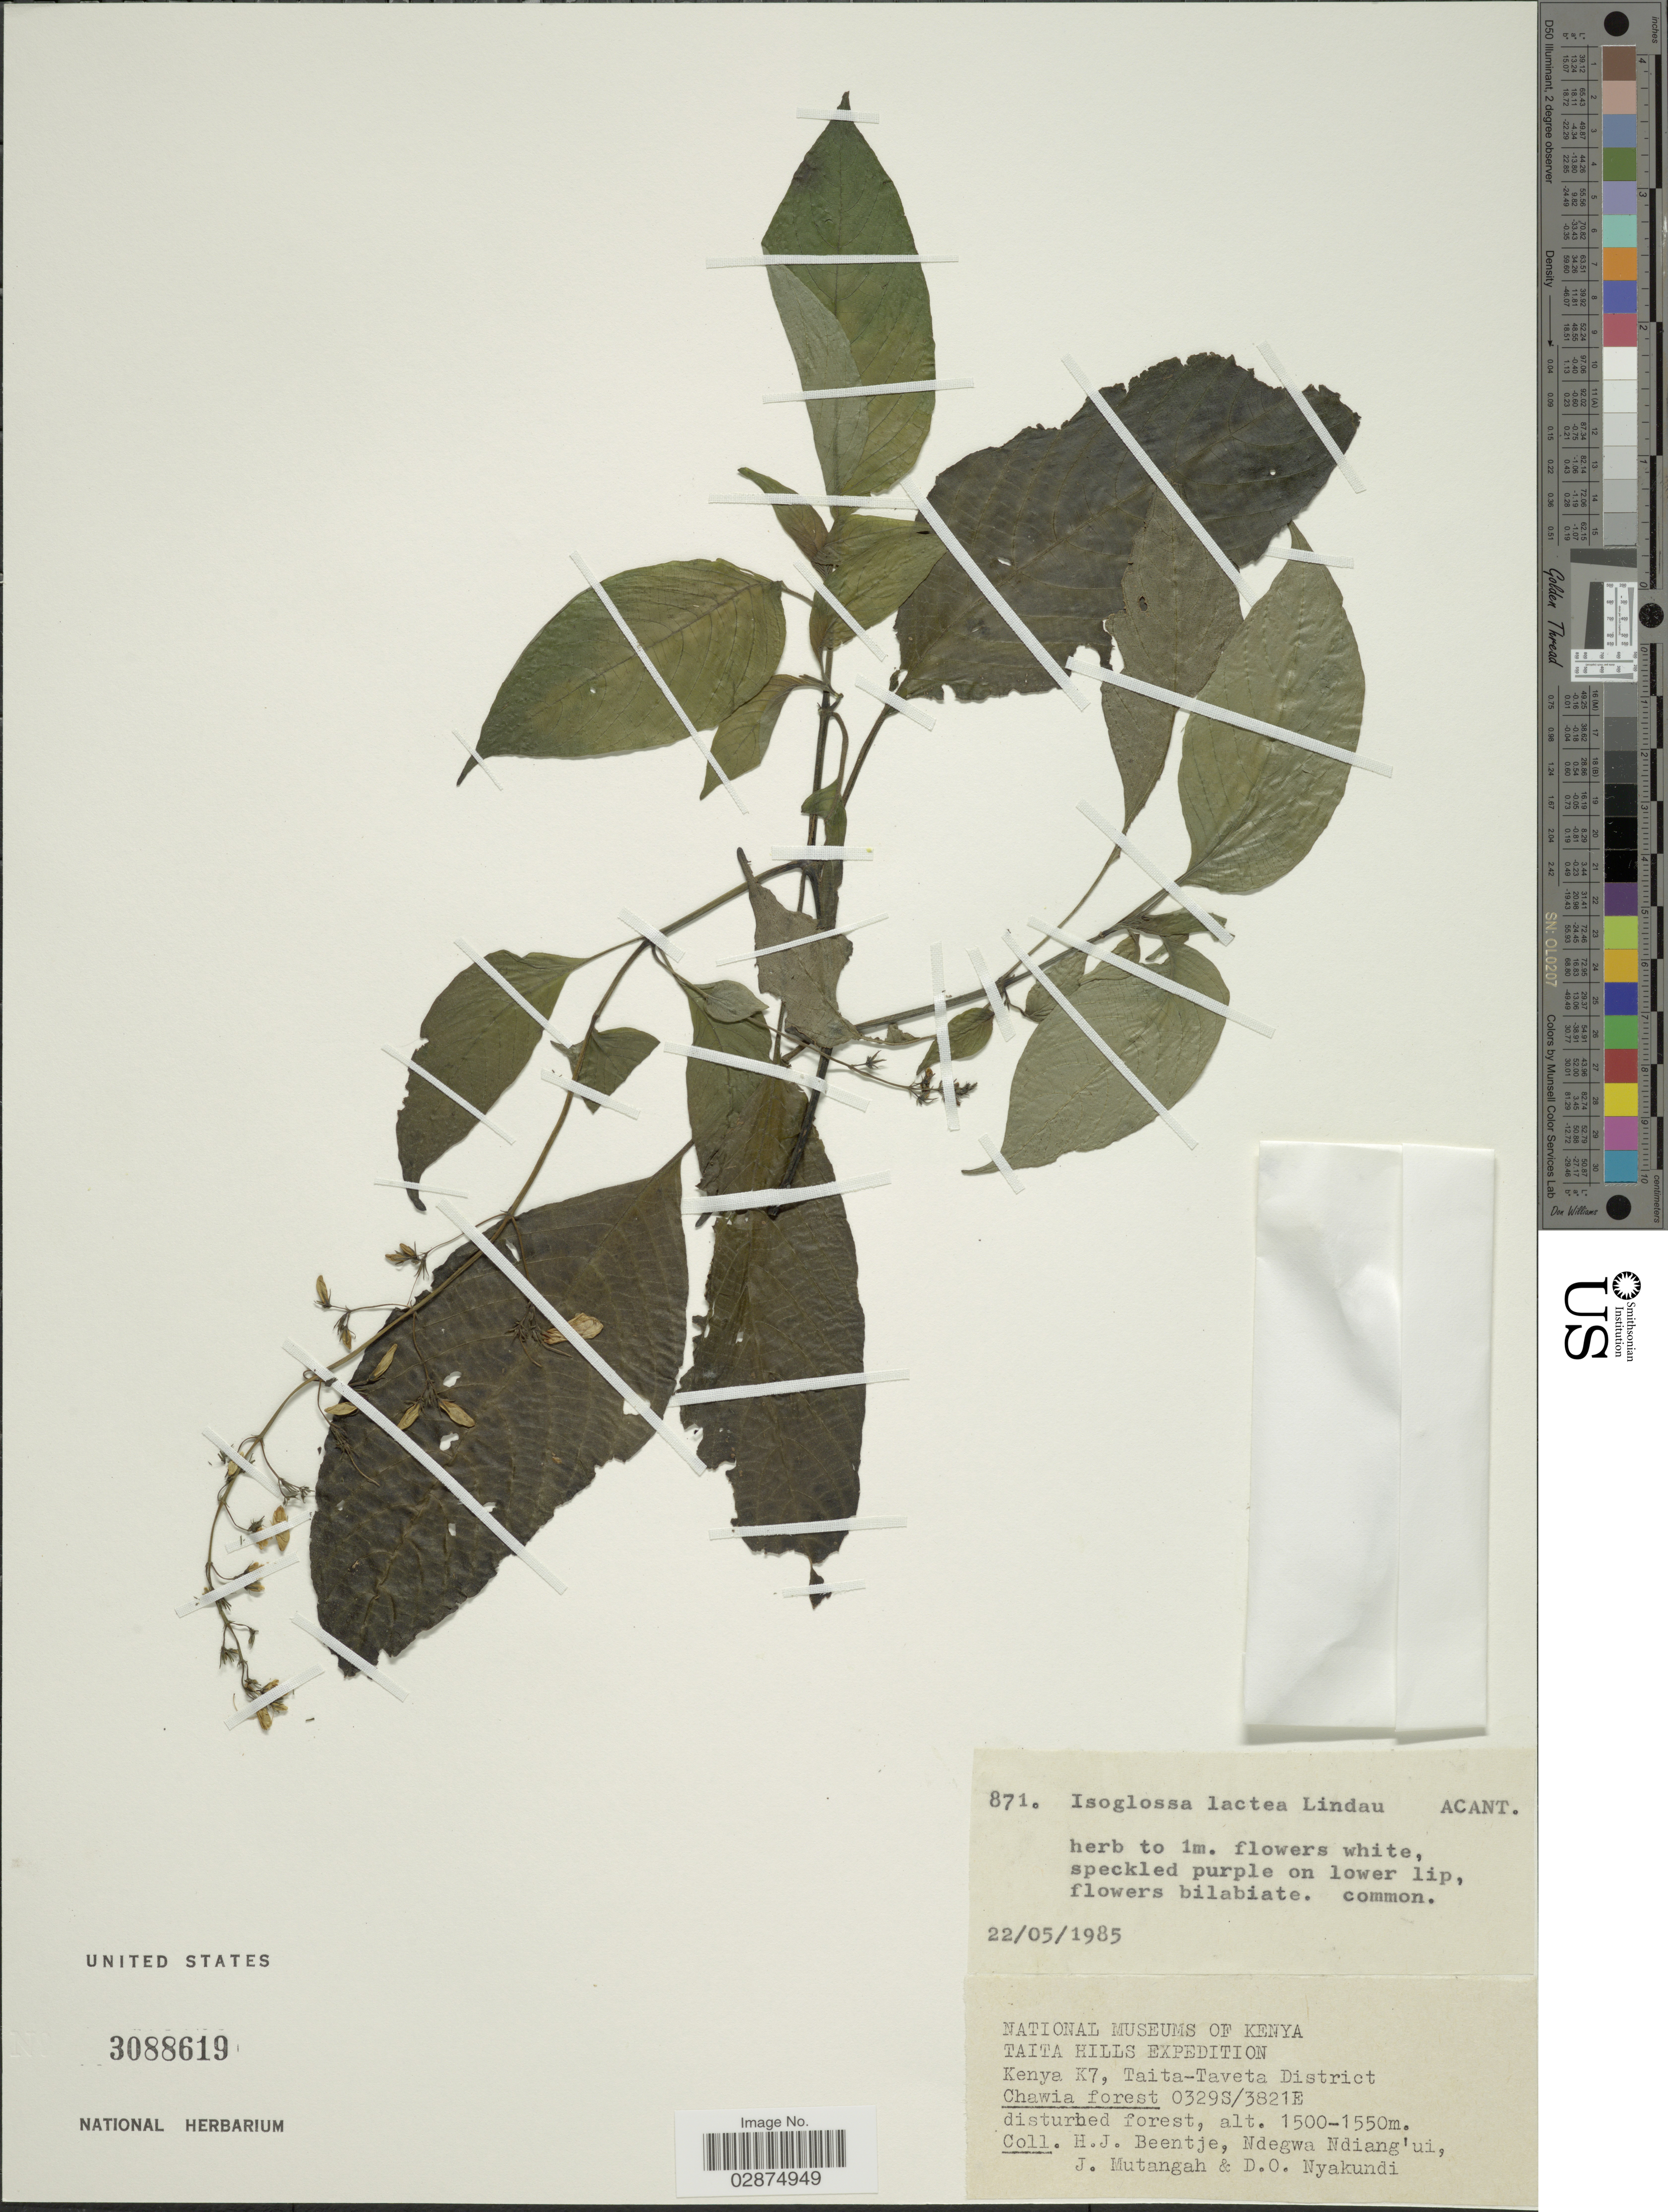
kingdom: Plantae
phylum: Tracheophyta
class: Magnoliopsida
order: Lamiales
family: Acanthaceae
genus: Isoglossa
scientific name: Isoglossa lactea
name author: Lindau ex Engl.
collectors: H. J. Beentje, Ndegwa Ndiang'ui, J. Mutangah & D. Nyakundi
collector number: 871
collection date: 1985-05-22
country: Kenya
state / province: Taita Taveta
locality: Taita Hills. Taita-Taveta District. Chawia forest.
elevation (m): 1500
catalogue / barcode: US 3088619